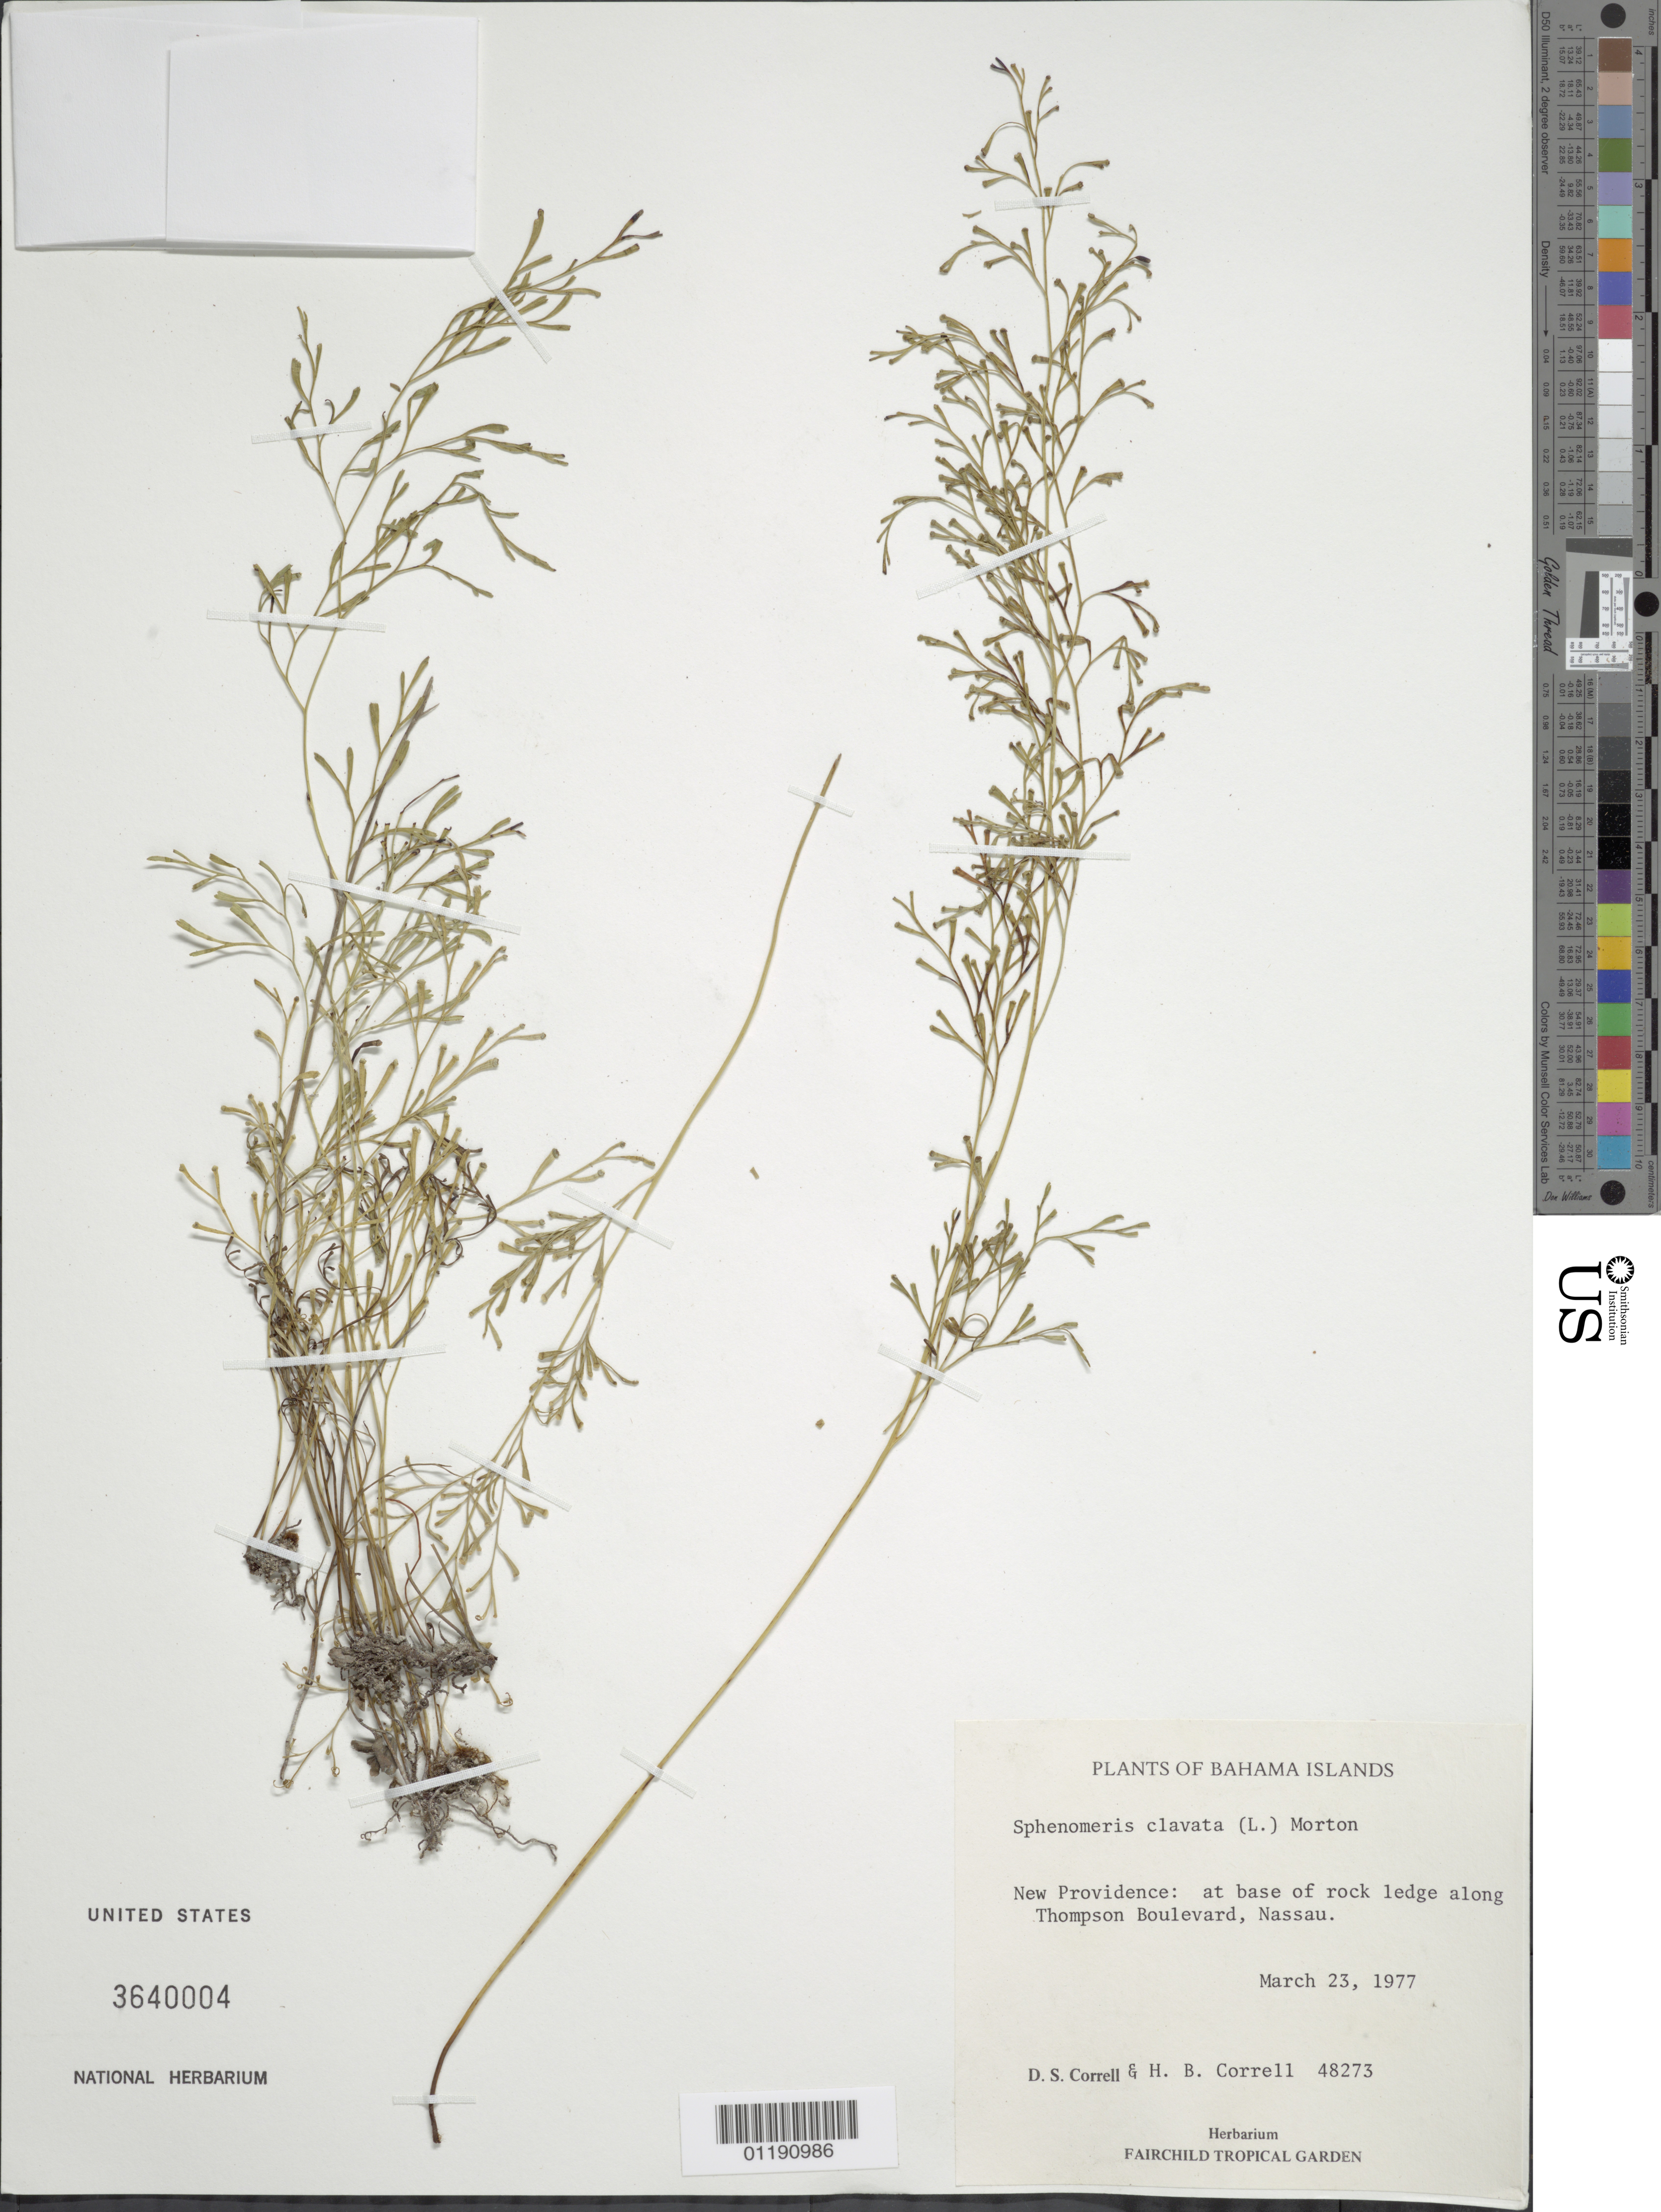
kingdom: Plantae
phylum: Tracheophyta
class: Polypodiopsida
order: Polypodiales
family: Lindsaeaceae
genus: Sphenomeris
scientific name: Sphenomeris clavata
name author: (L.) Maxon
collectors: D. S. Correll & H. Correll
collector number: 48273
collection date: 1977-03-23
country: Bahamas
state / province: New Providence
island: New Providence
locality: New Providence: at base of rock ledge along Thompson Boulevard, Nassau.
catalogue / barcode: US 3640004